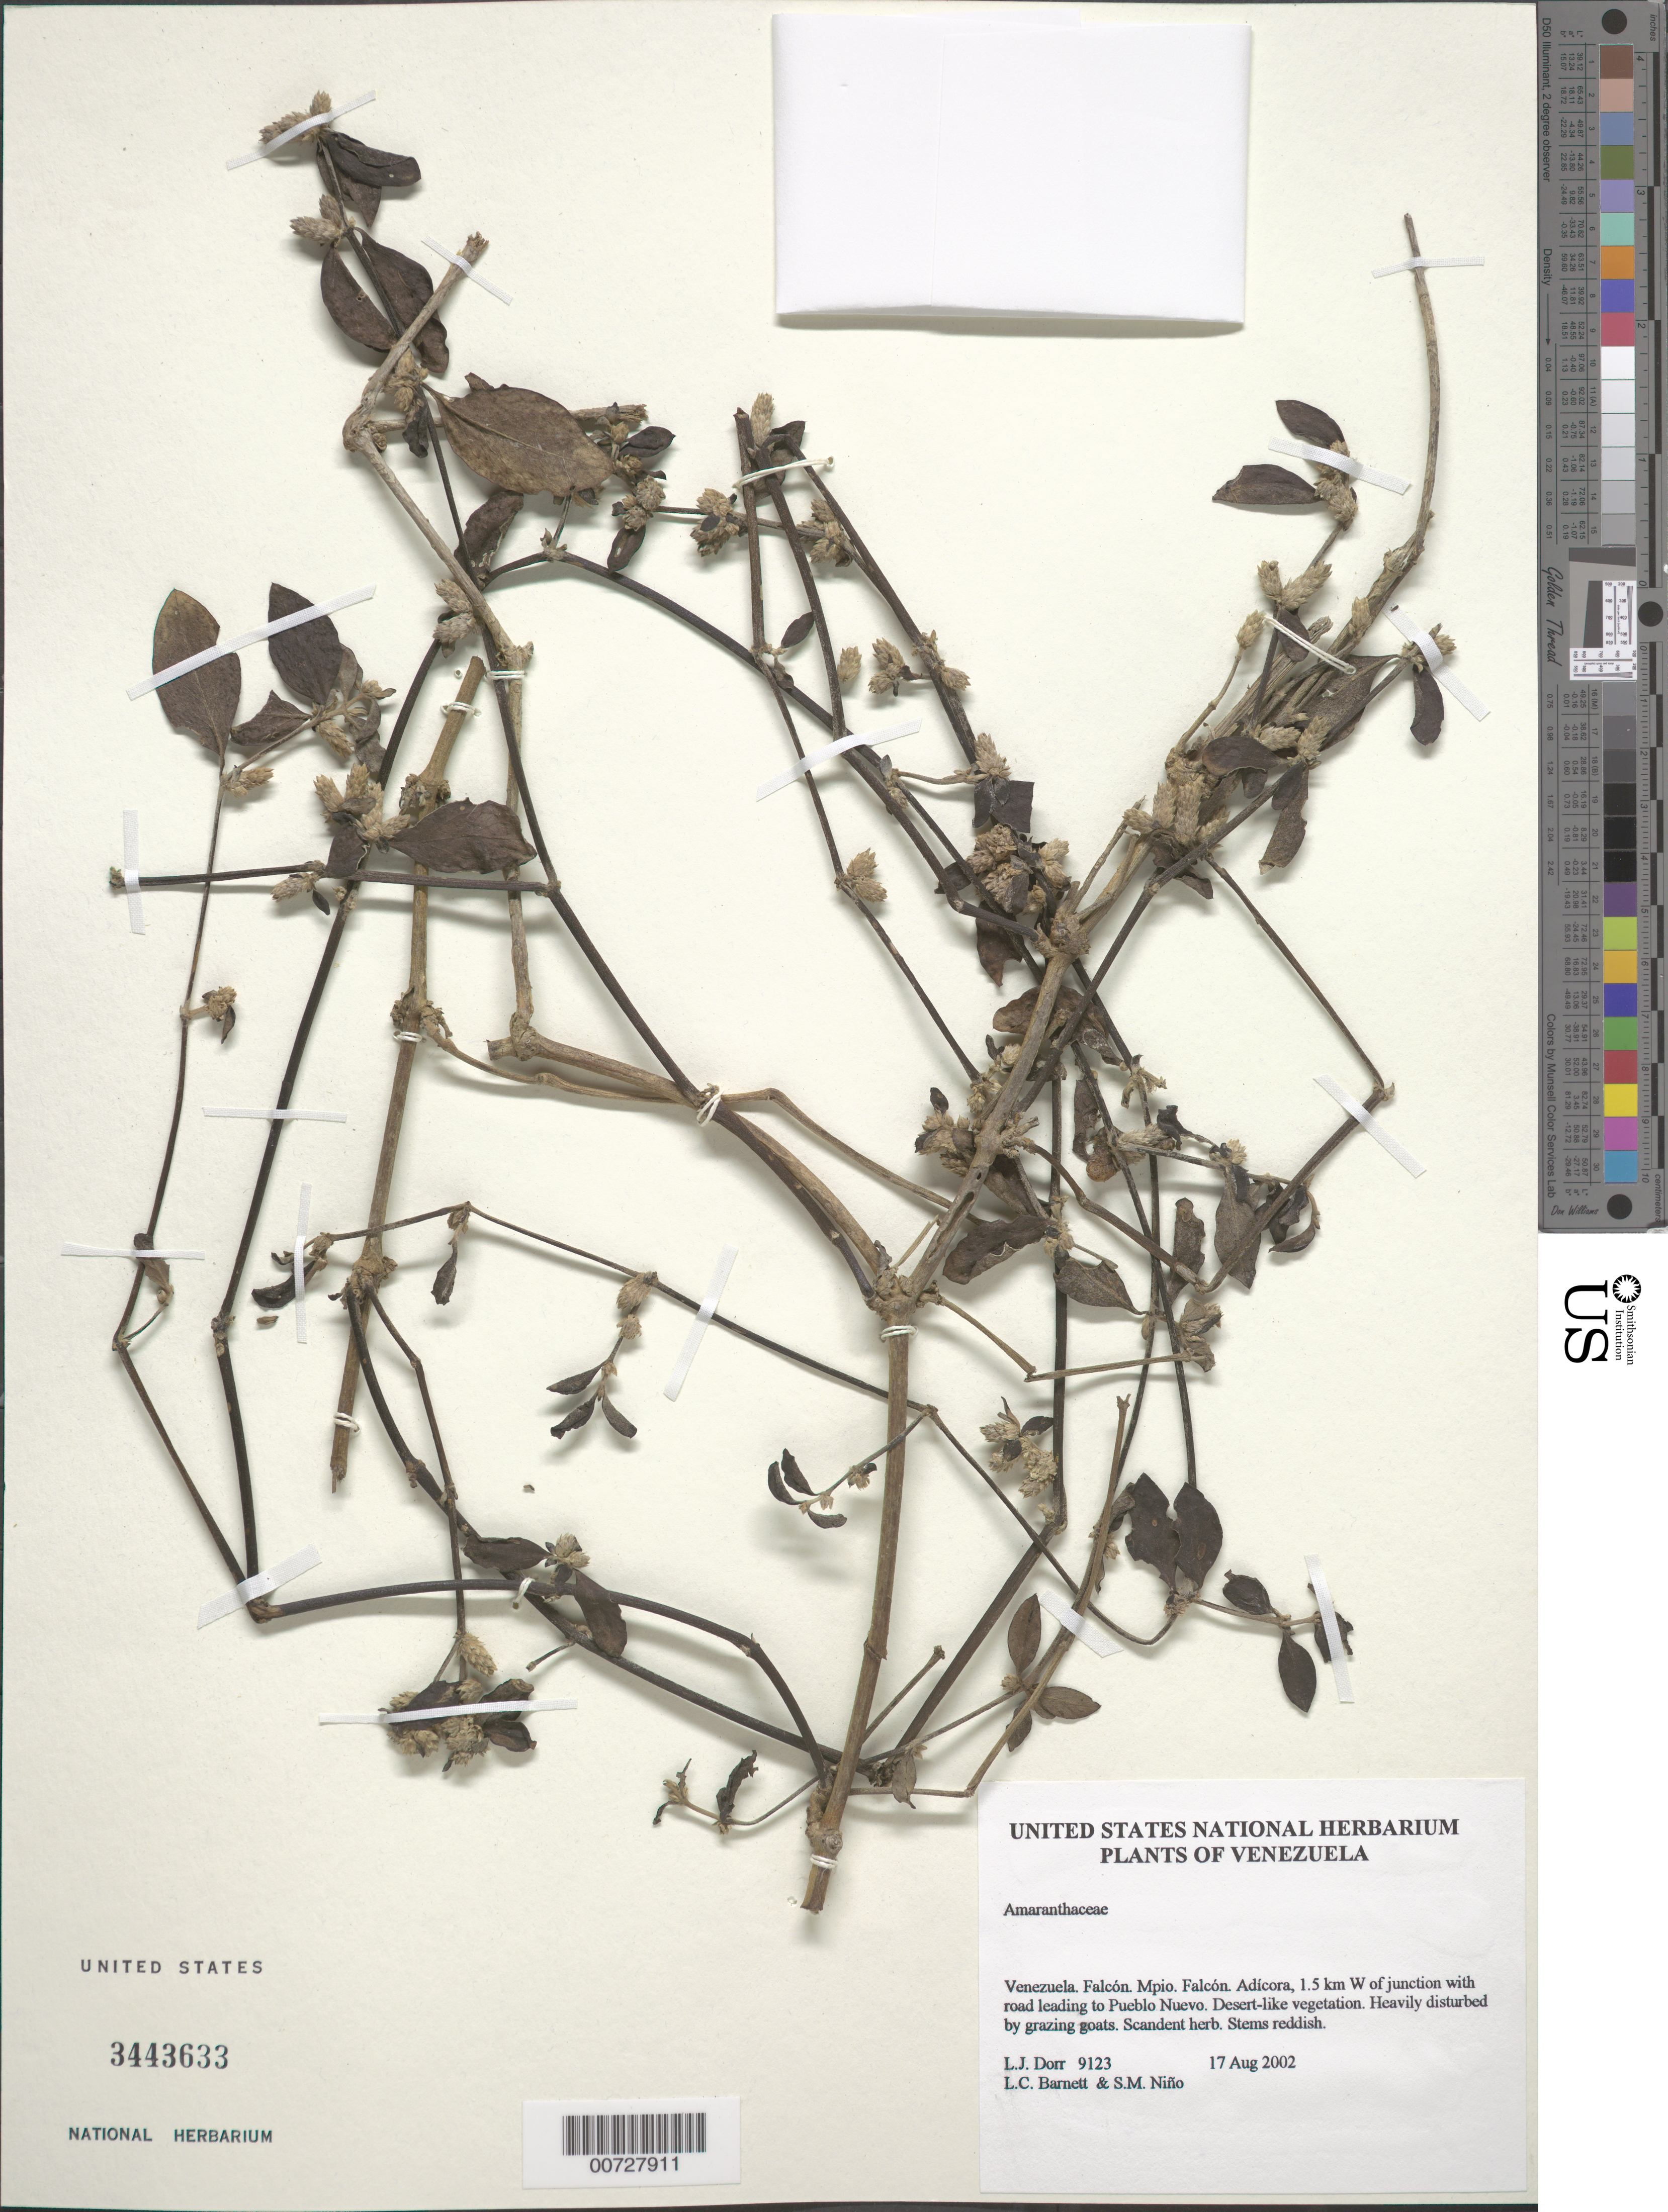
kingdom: Plantae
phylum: Tracheophyta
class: Magnoliopsida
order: Caryophyllales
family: Amaranthaceae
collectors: L. J. Dorr, L. C. Barnett & S. M. Niño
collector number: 9123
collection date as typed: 17 Aug 2002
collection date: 2002-08-17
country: Venezuela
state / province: Falcón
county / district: Falcón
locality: Adícora, 1.5 km W of junction with road leading to Pueblo Nuevo.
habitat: Desert-like vegetation. Heavily disturbed by grazing goats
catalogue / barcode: US 3443633